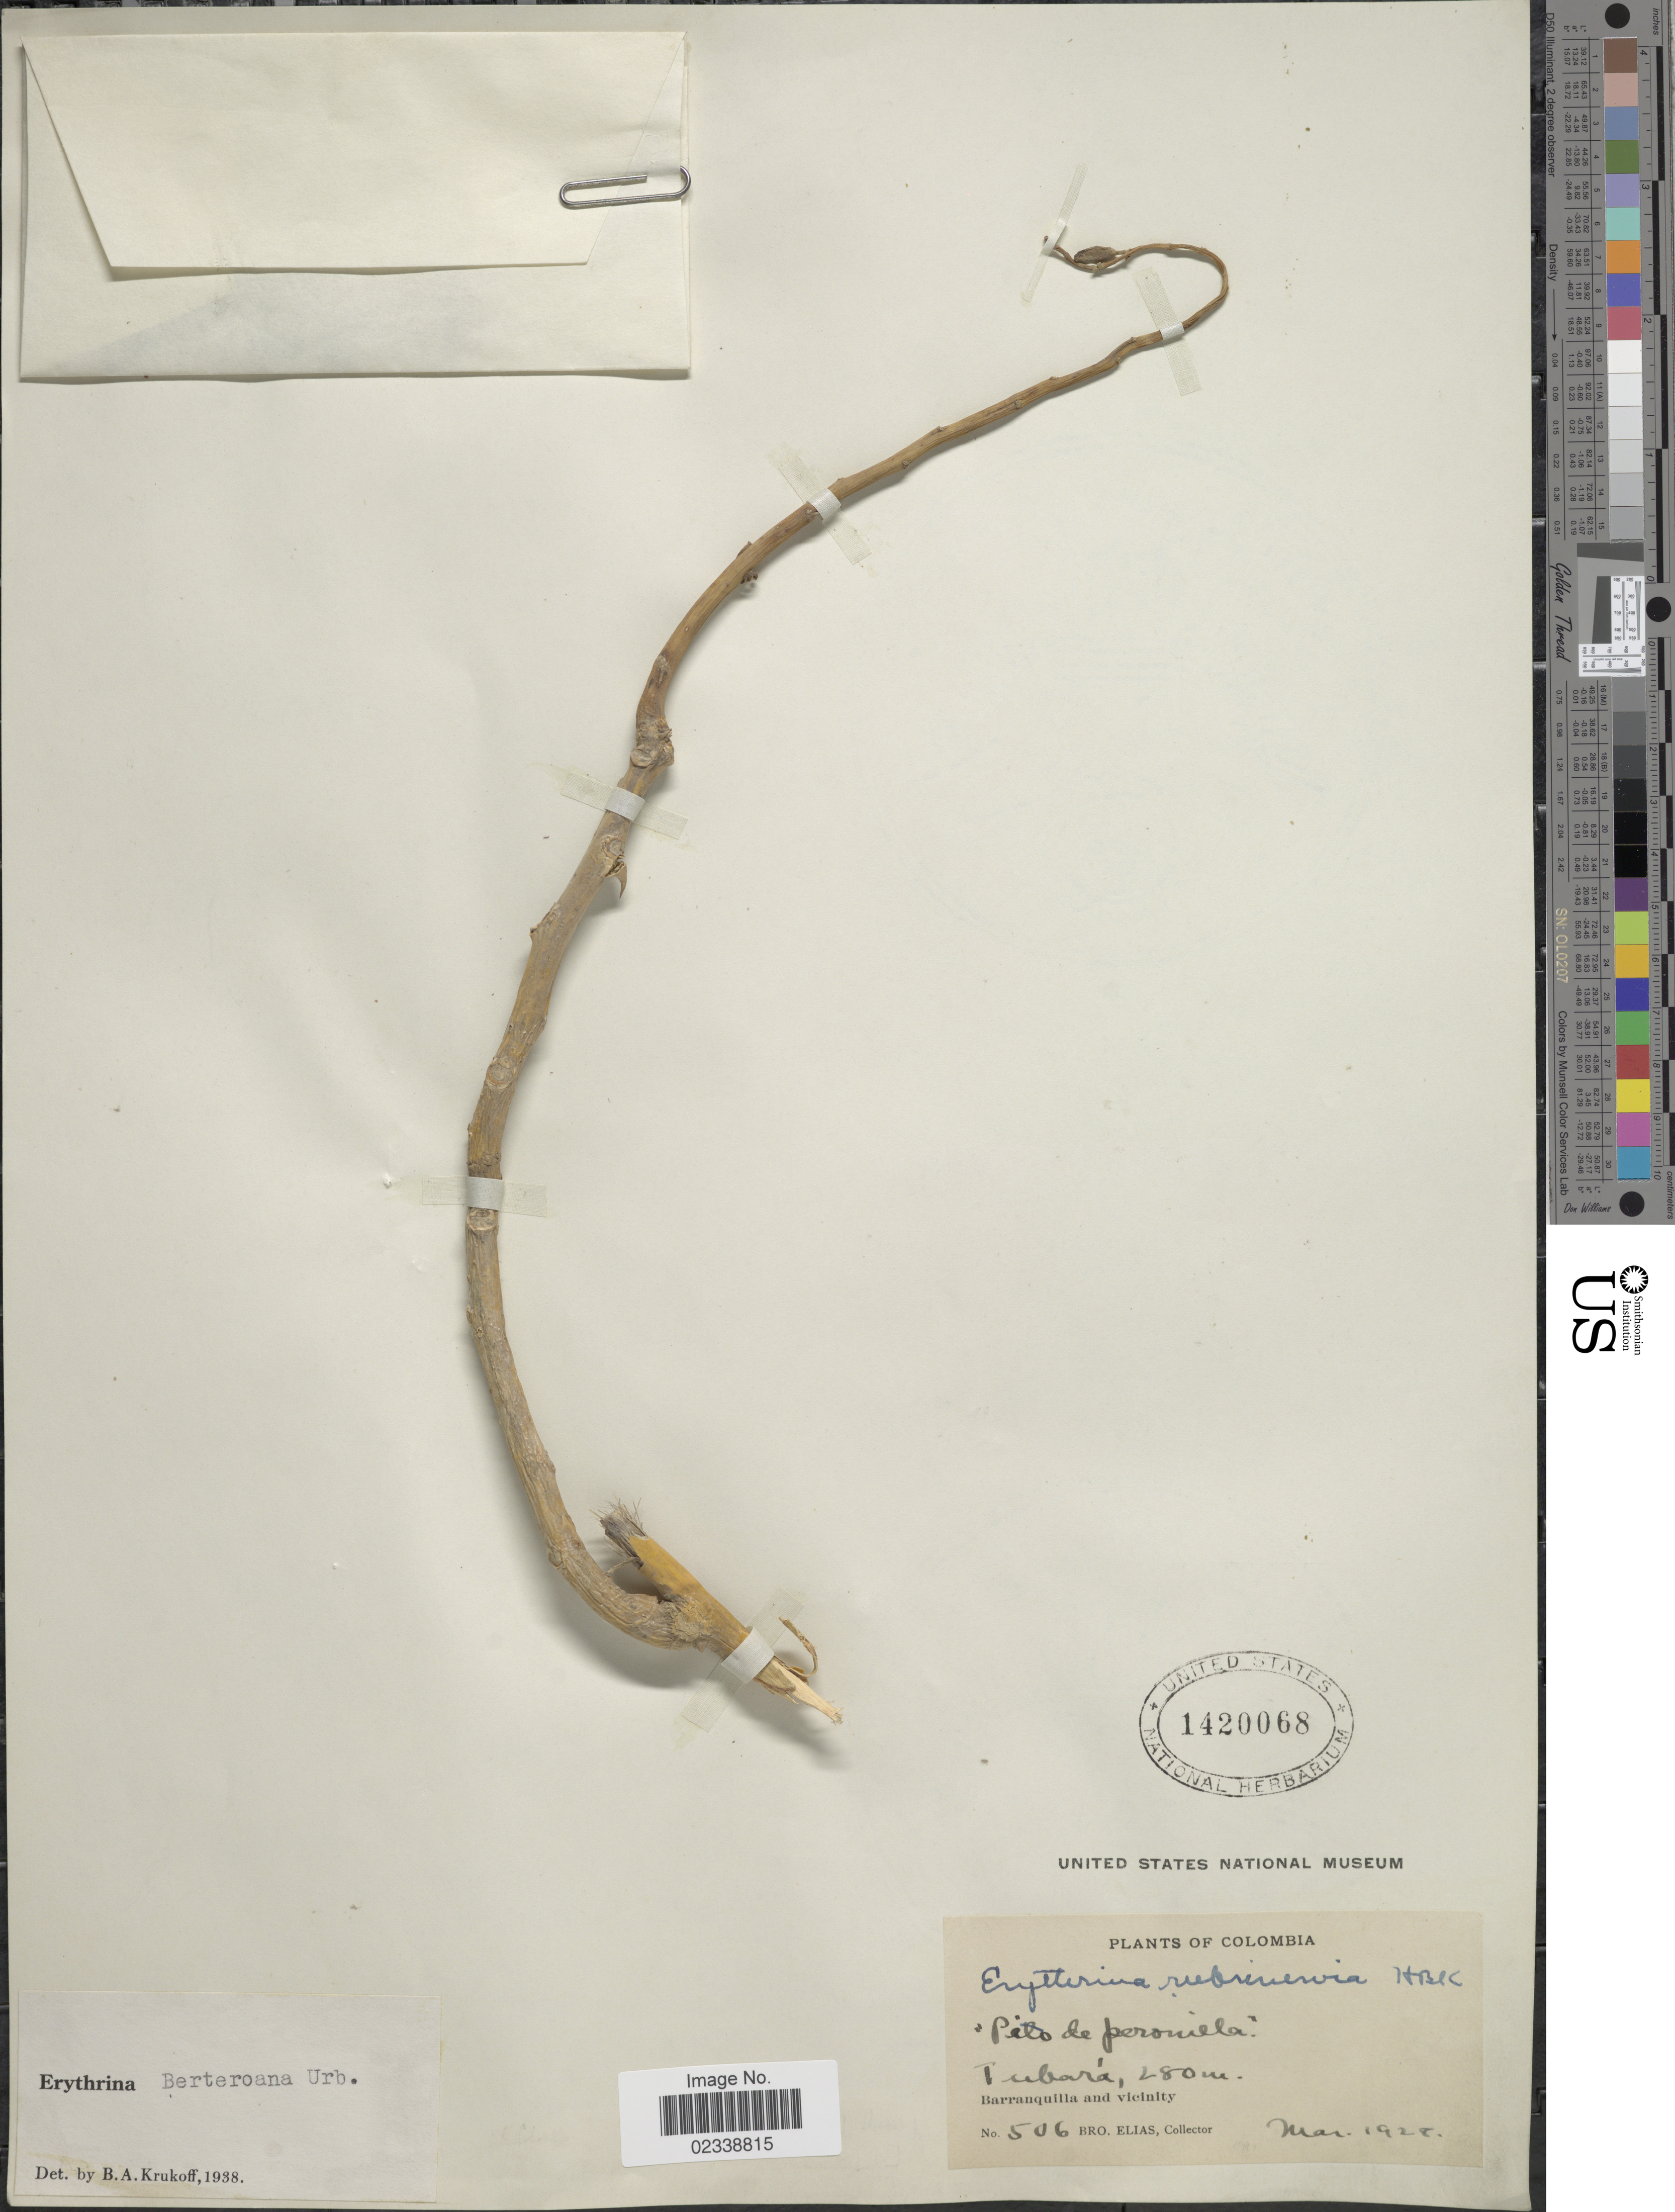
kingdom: Plantae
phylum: Tracheophyta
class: Magnoliopsida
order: Fabales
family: Fabaceae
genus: Erythrina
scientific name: Erythrina berteroana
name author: Urb.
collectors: Bro. Elias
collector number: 506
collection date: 1928-03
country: Colombia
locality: Tubara, Barranquilla and Vicinity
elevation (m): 280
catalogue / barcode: US 1420068